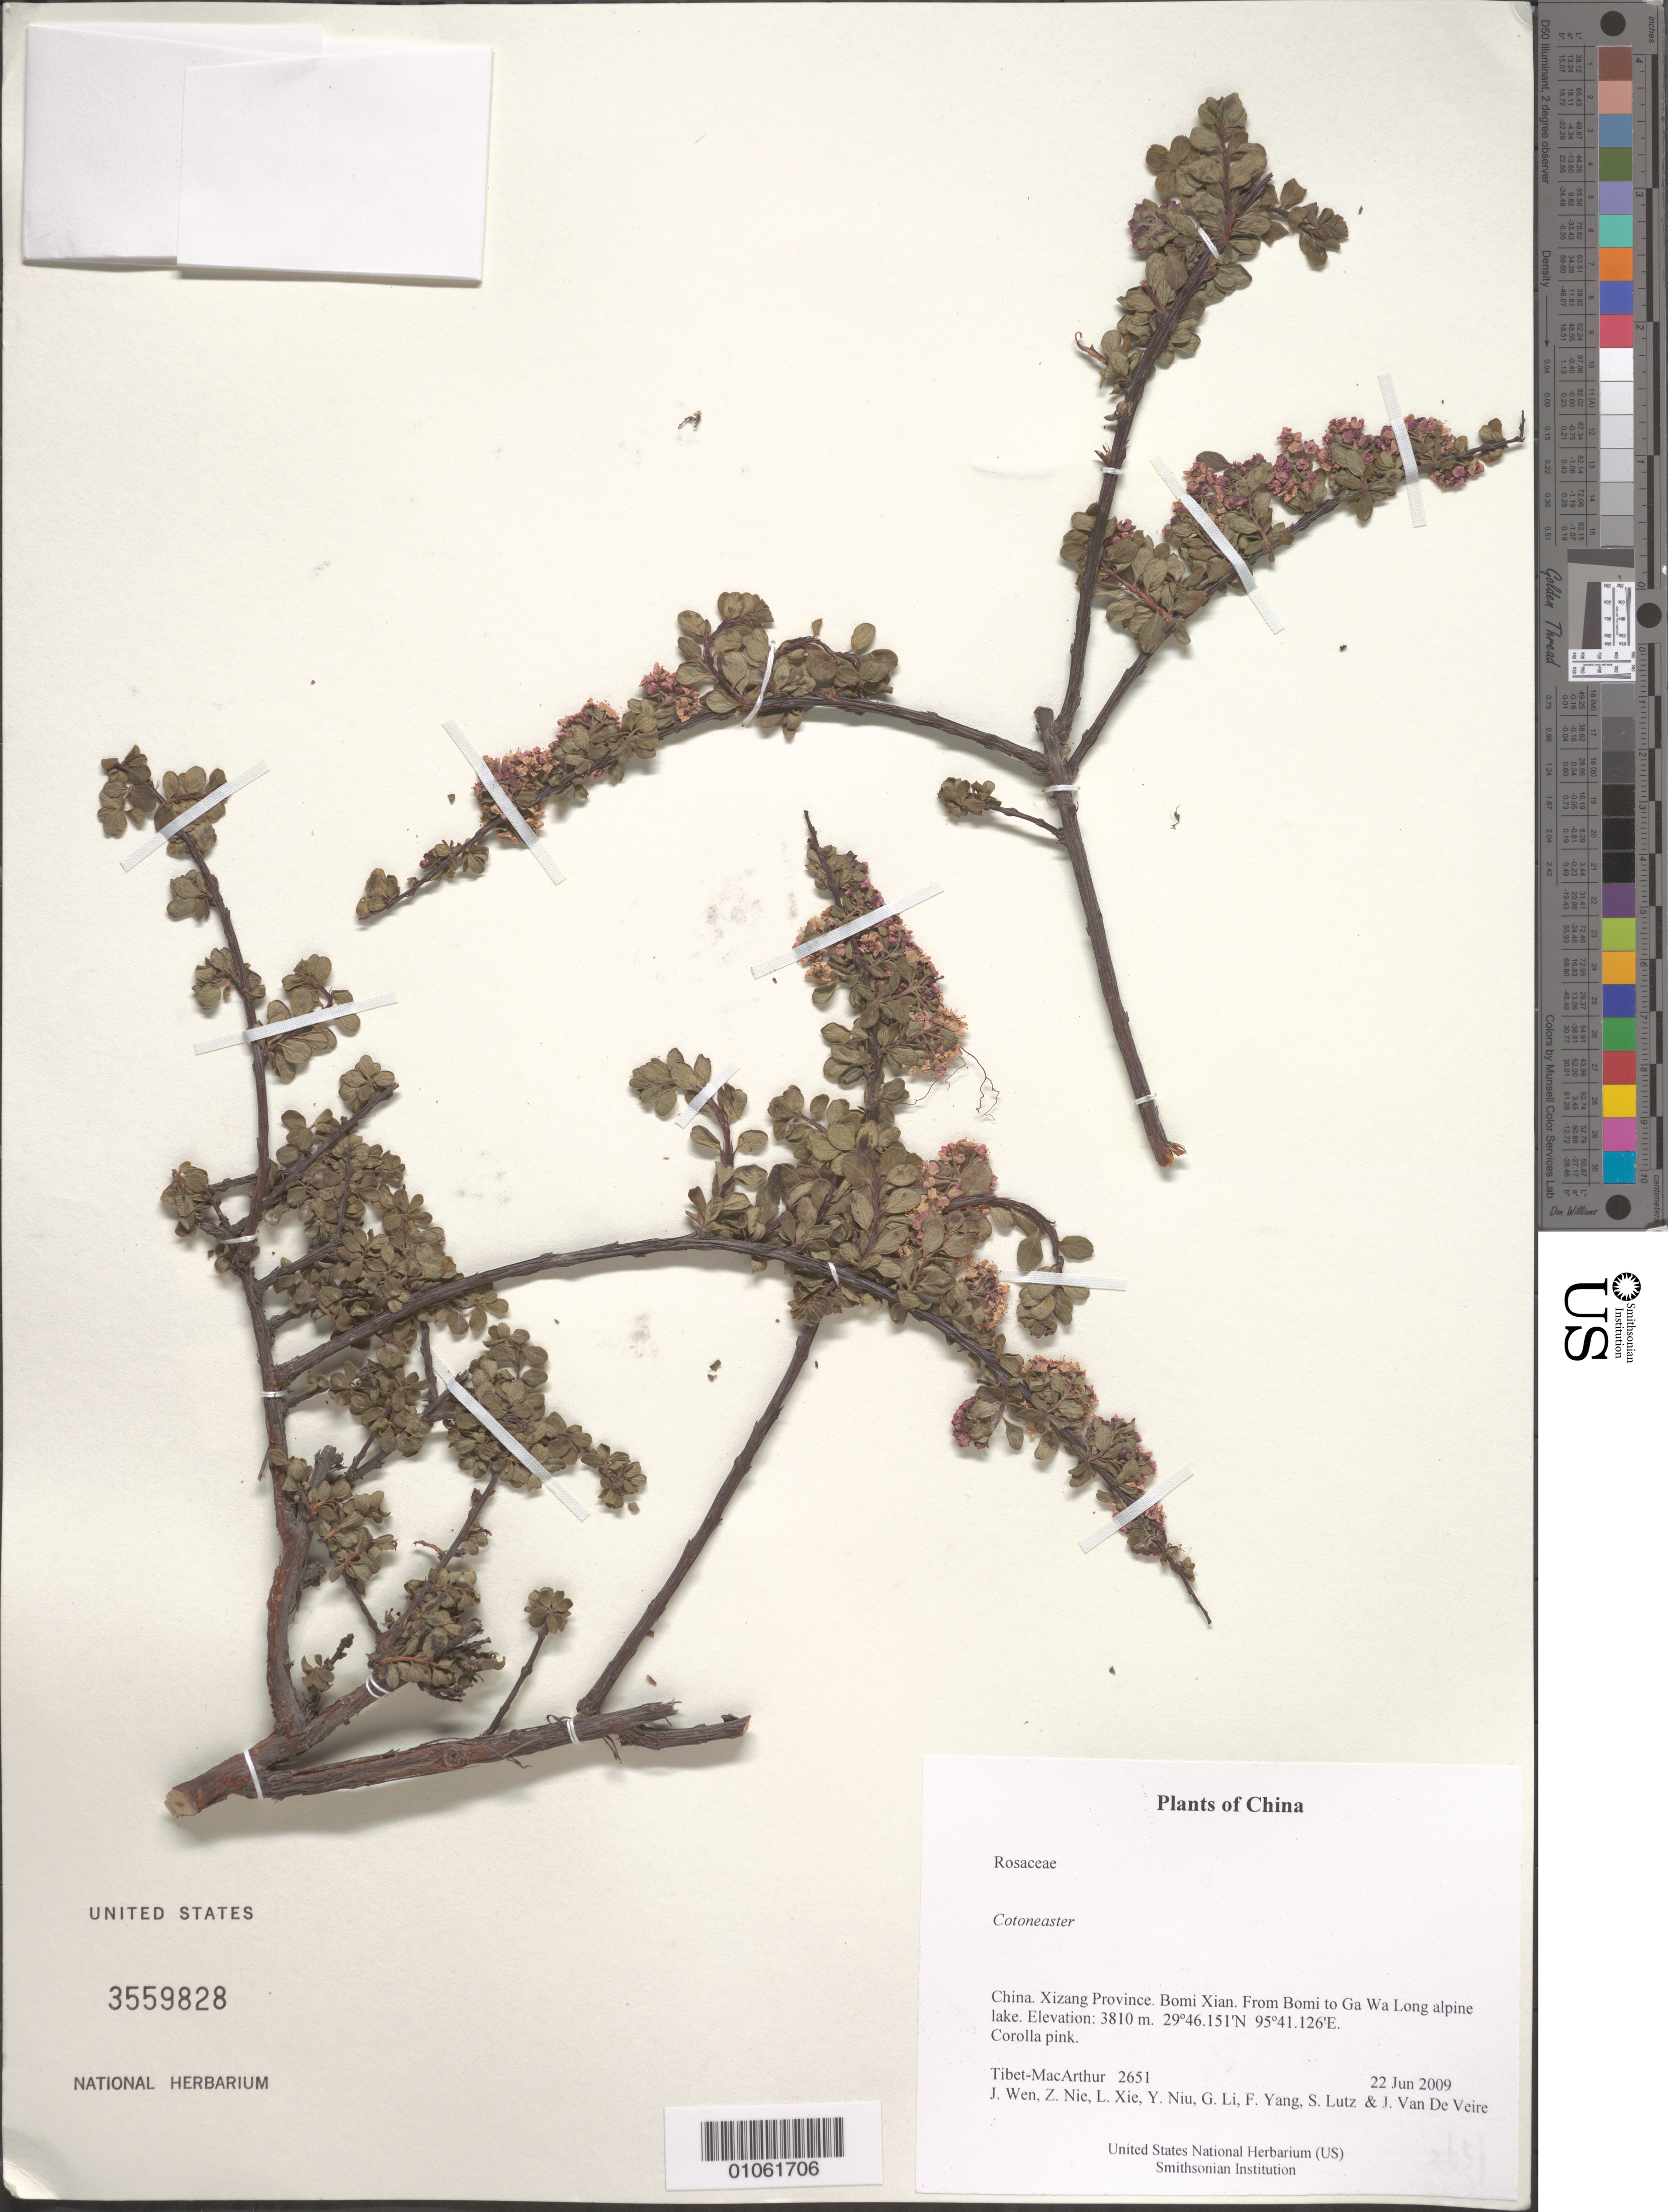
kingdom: Plantae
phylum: Tracheophyta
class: Magnoliopsida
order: Rosales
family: Rosaceae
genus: Cotoneaster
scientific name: Cotoneaster sp.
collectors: Tibet-MacArthur, J. Wen, Z. Nie, L. Xie, Y. Niu, G. Li, F. Yang, S. Lutz & J. Van De Veire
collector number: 2651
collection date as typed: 22 Jun 2009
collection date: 2009-06-22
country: China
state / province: Xizang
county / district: Bomi Xian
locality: From Bomi to Ga Wa Long alpine lake.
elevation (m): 3810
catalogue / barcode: US 3559828